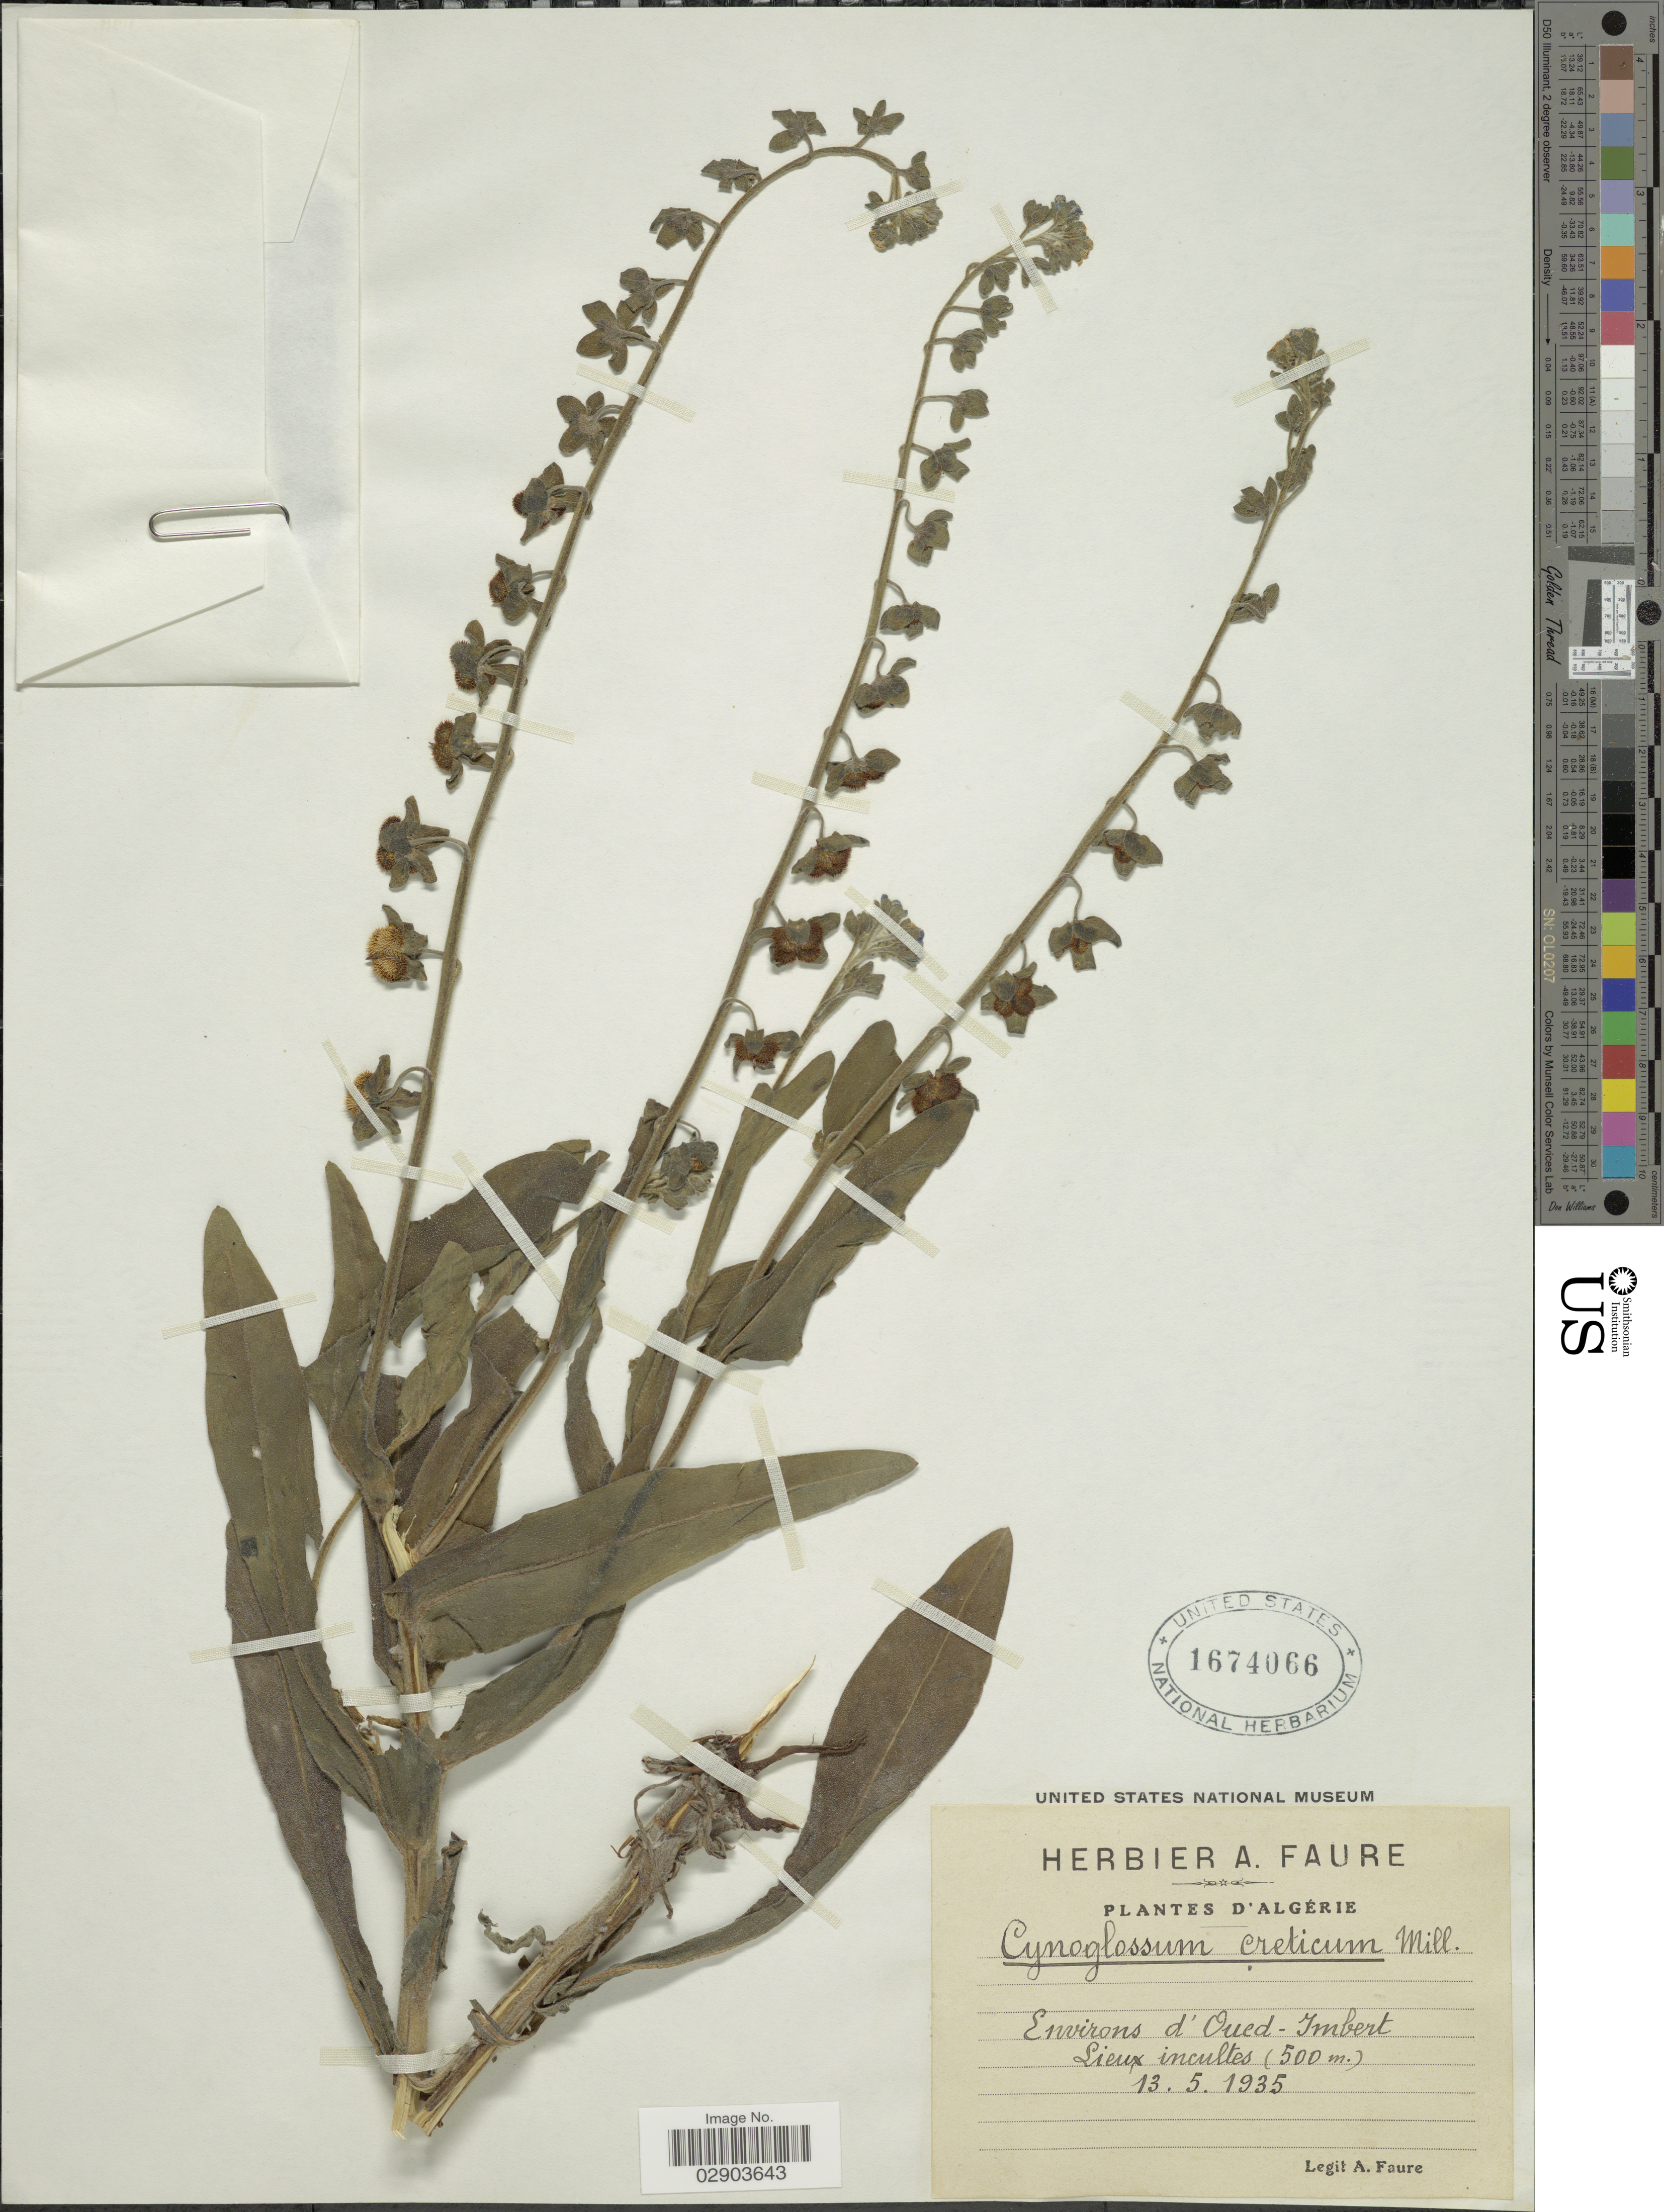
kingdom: Plantae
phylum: Tracheophyta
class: Magnoliopsida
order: Boraginales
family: Boraginaceae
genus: Cynoglossum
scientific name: Cynoglossum creticum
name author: Mill.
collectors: A. Faure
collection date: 1935-05-13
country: Algeria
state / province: El Oued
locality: Environs d'Oued-Imbert, Lieux incultes.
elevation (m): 500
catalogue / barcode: US 1674066